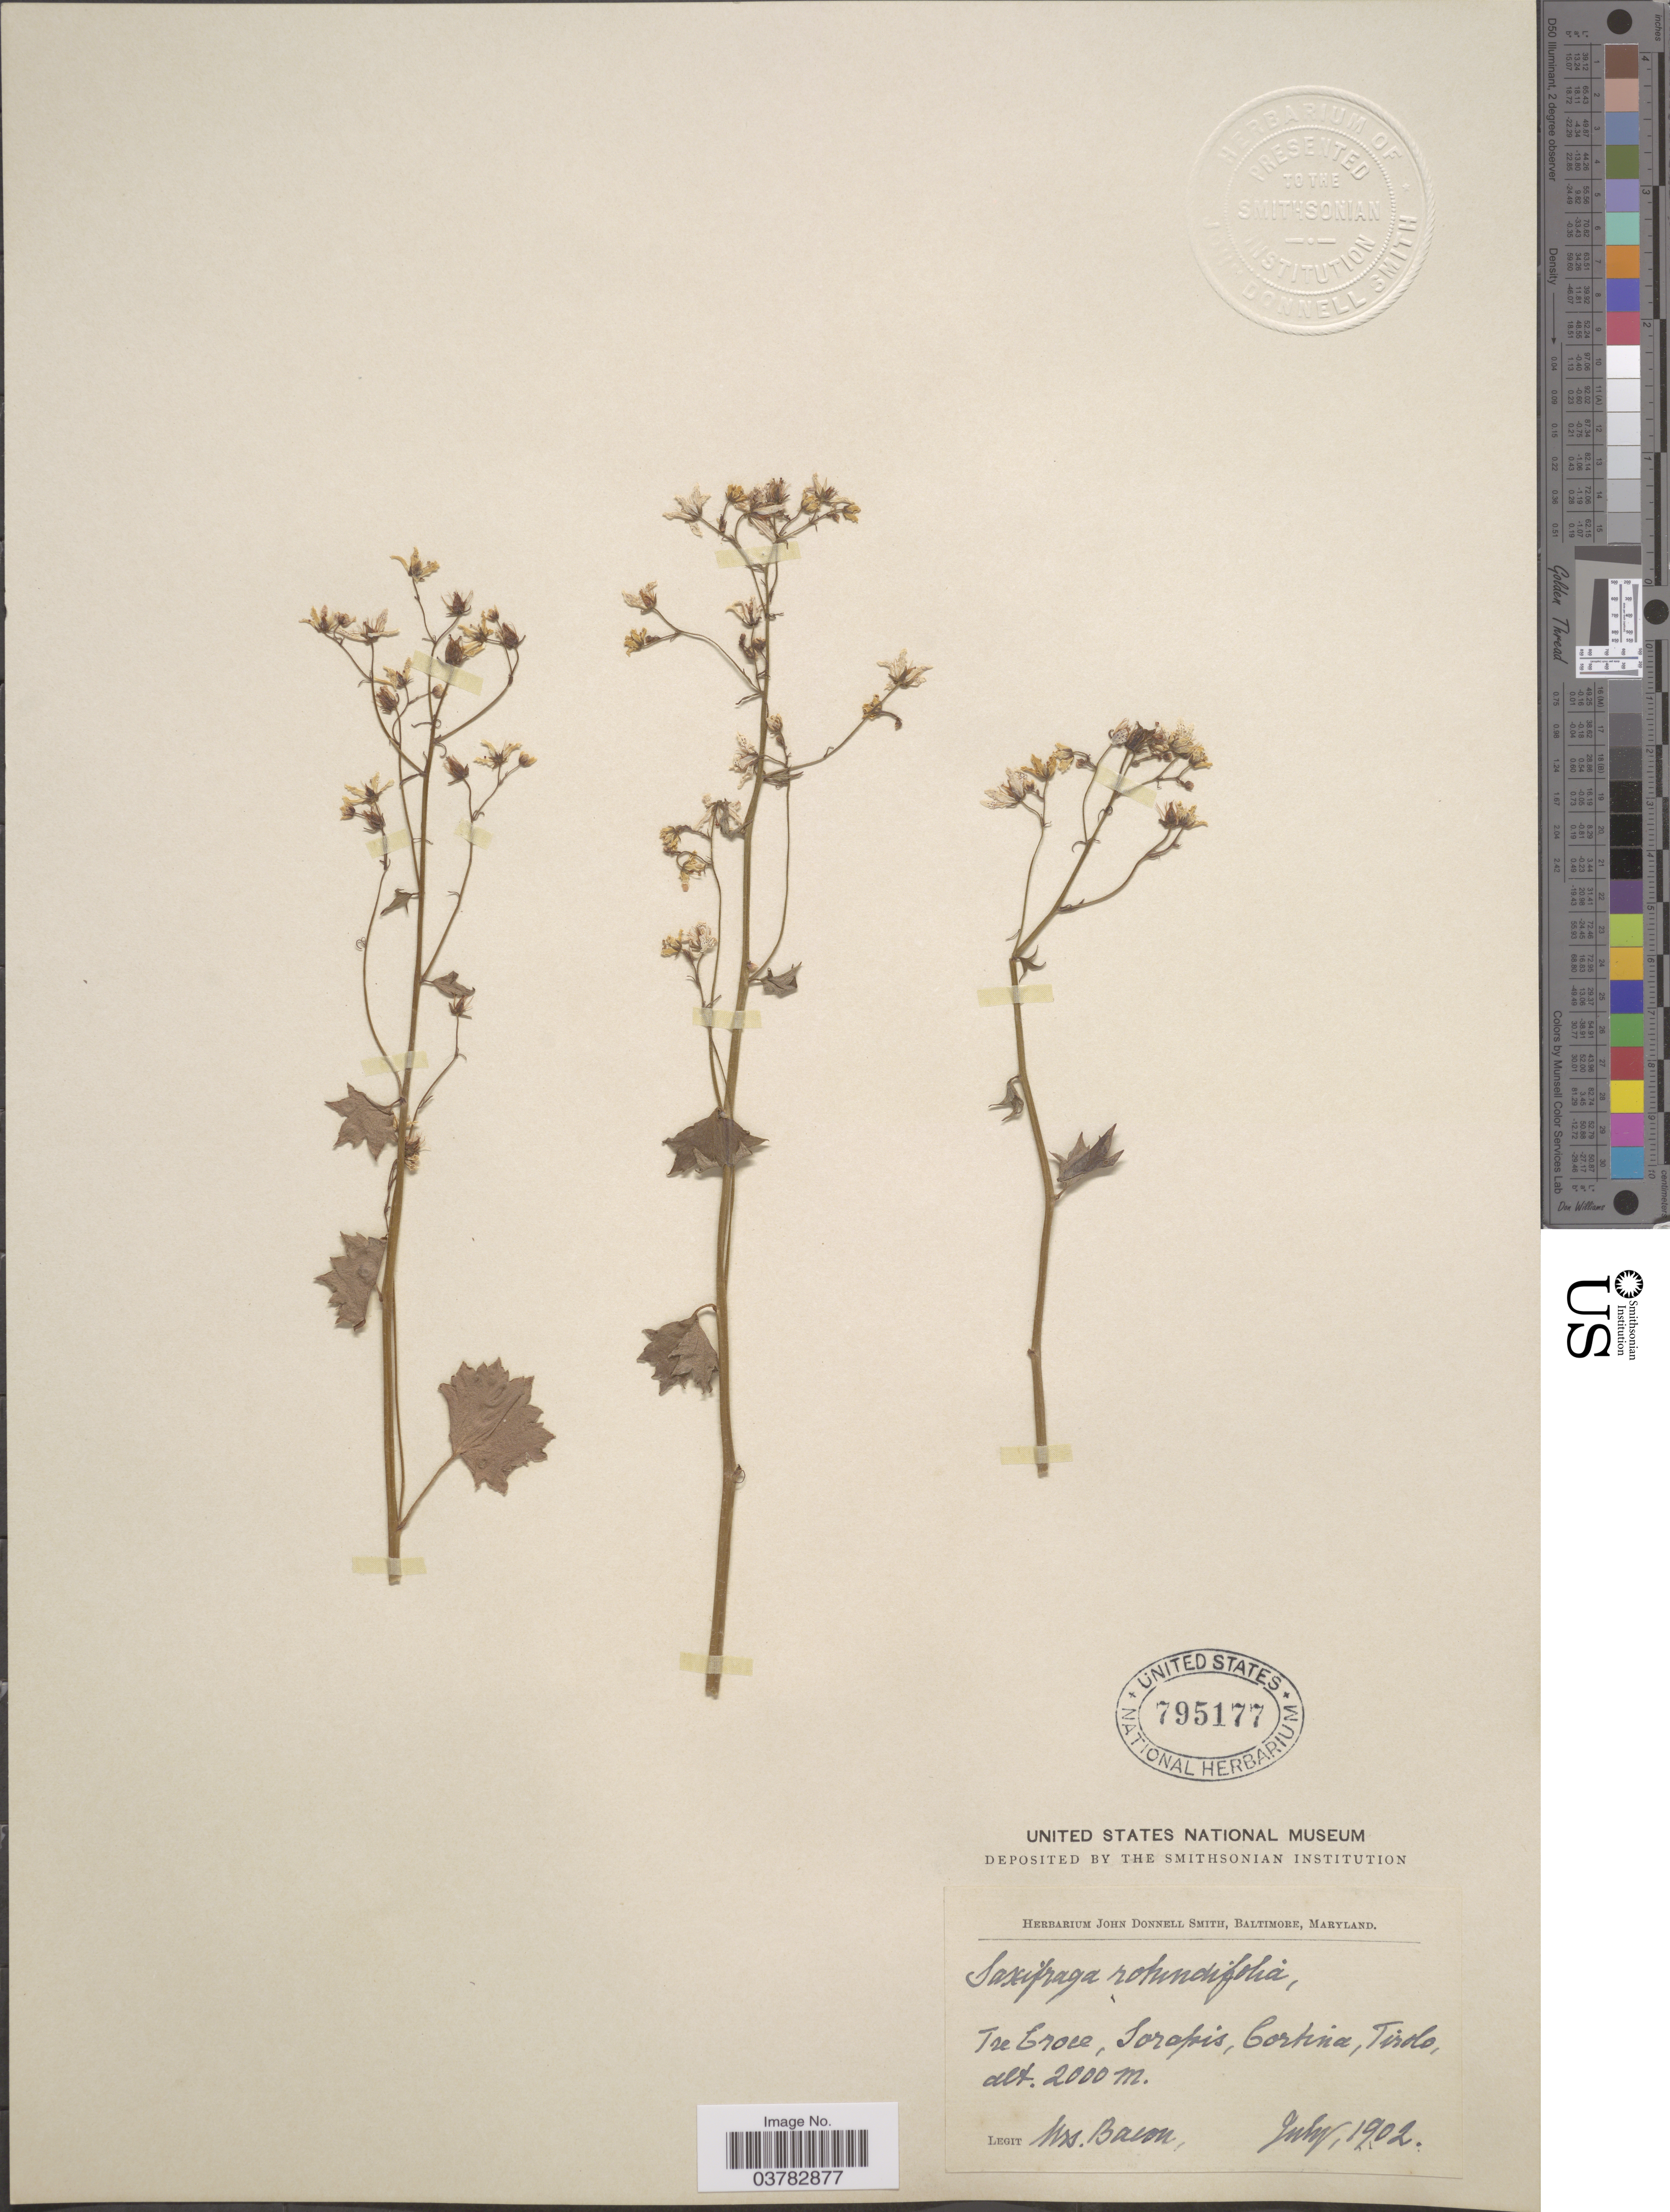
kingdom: Plantae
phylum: Tracheophyta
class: Magnoliopsida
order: Saxifragales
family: Saxifragaceae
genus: Saxifraga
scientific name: Saxifraga rotundifolia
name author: L.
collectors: Mrs. Bacon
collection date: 1902-07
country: Italy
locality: Tre Croce, Sorapis, Cortina, Tirolo.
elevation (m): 2000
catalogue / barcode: US 795177